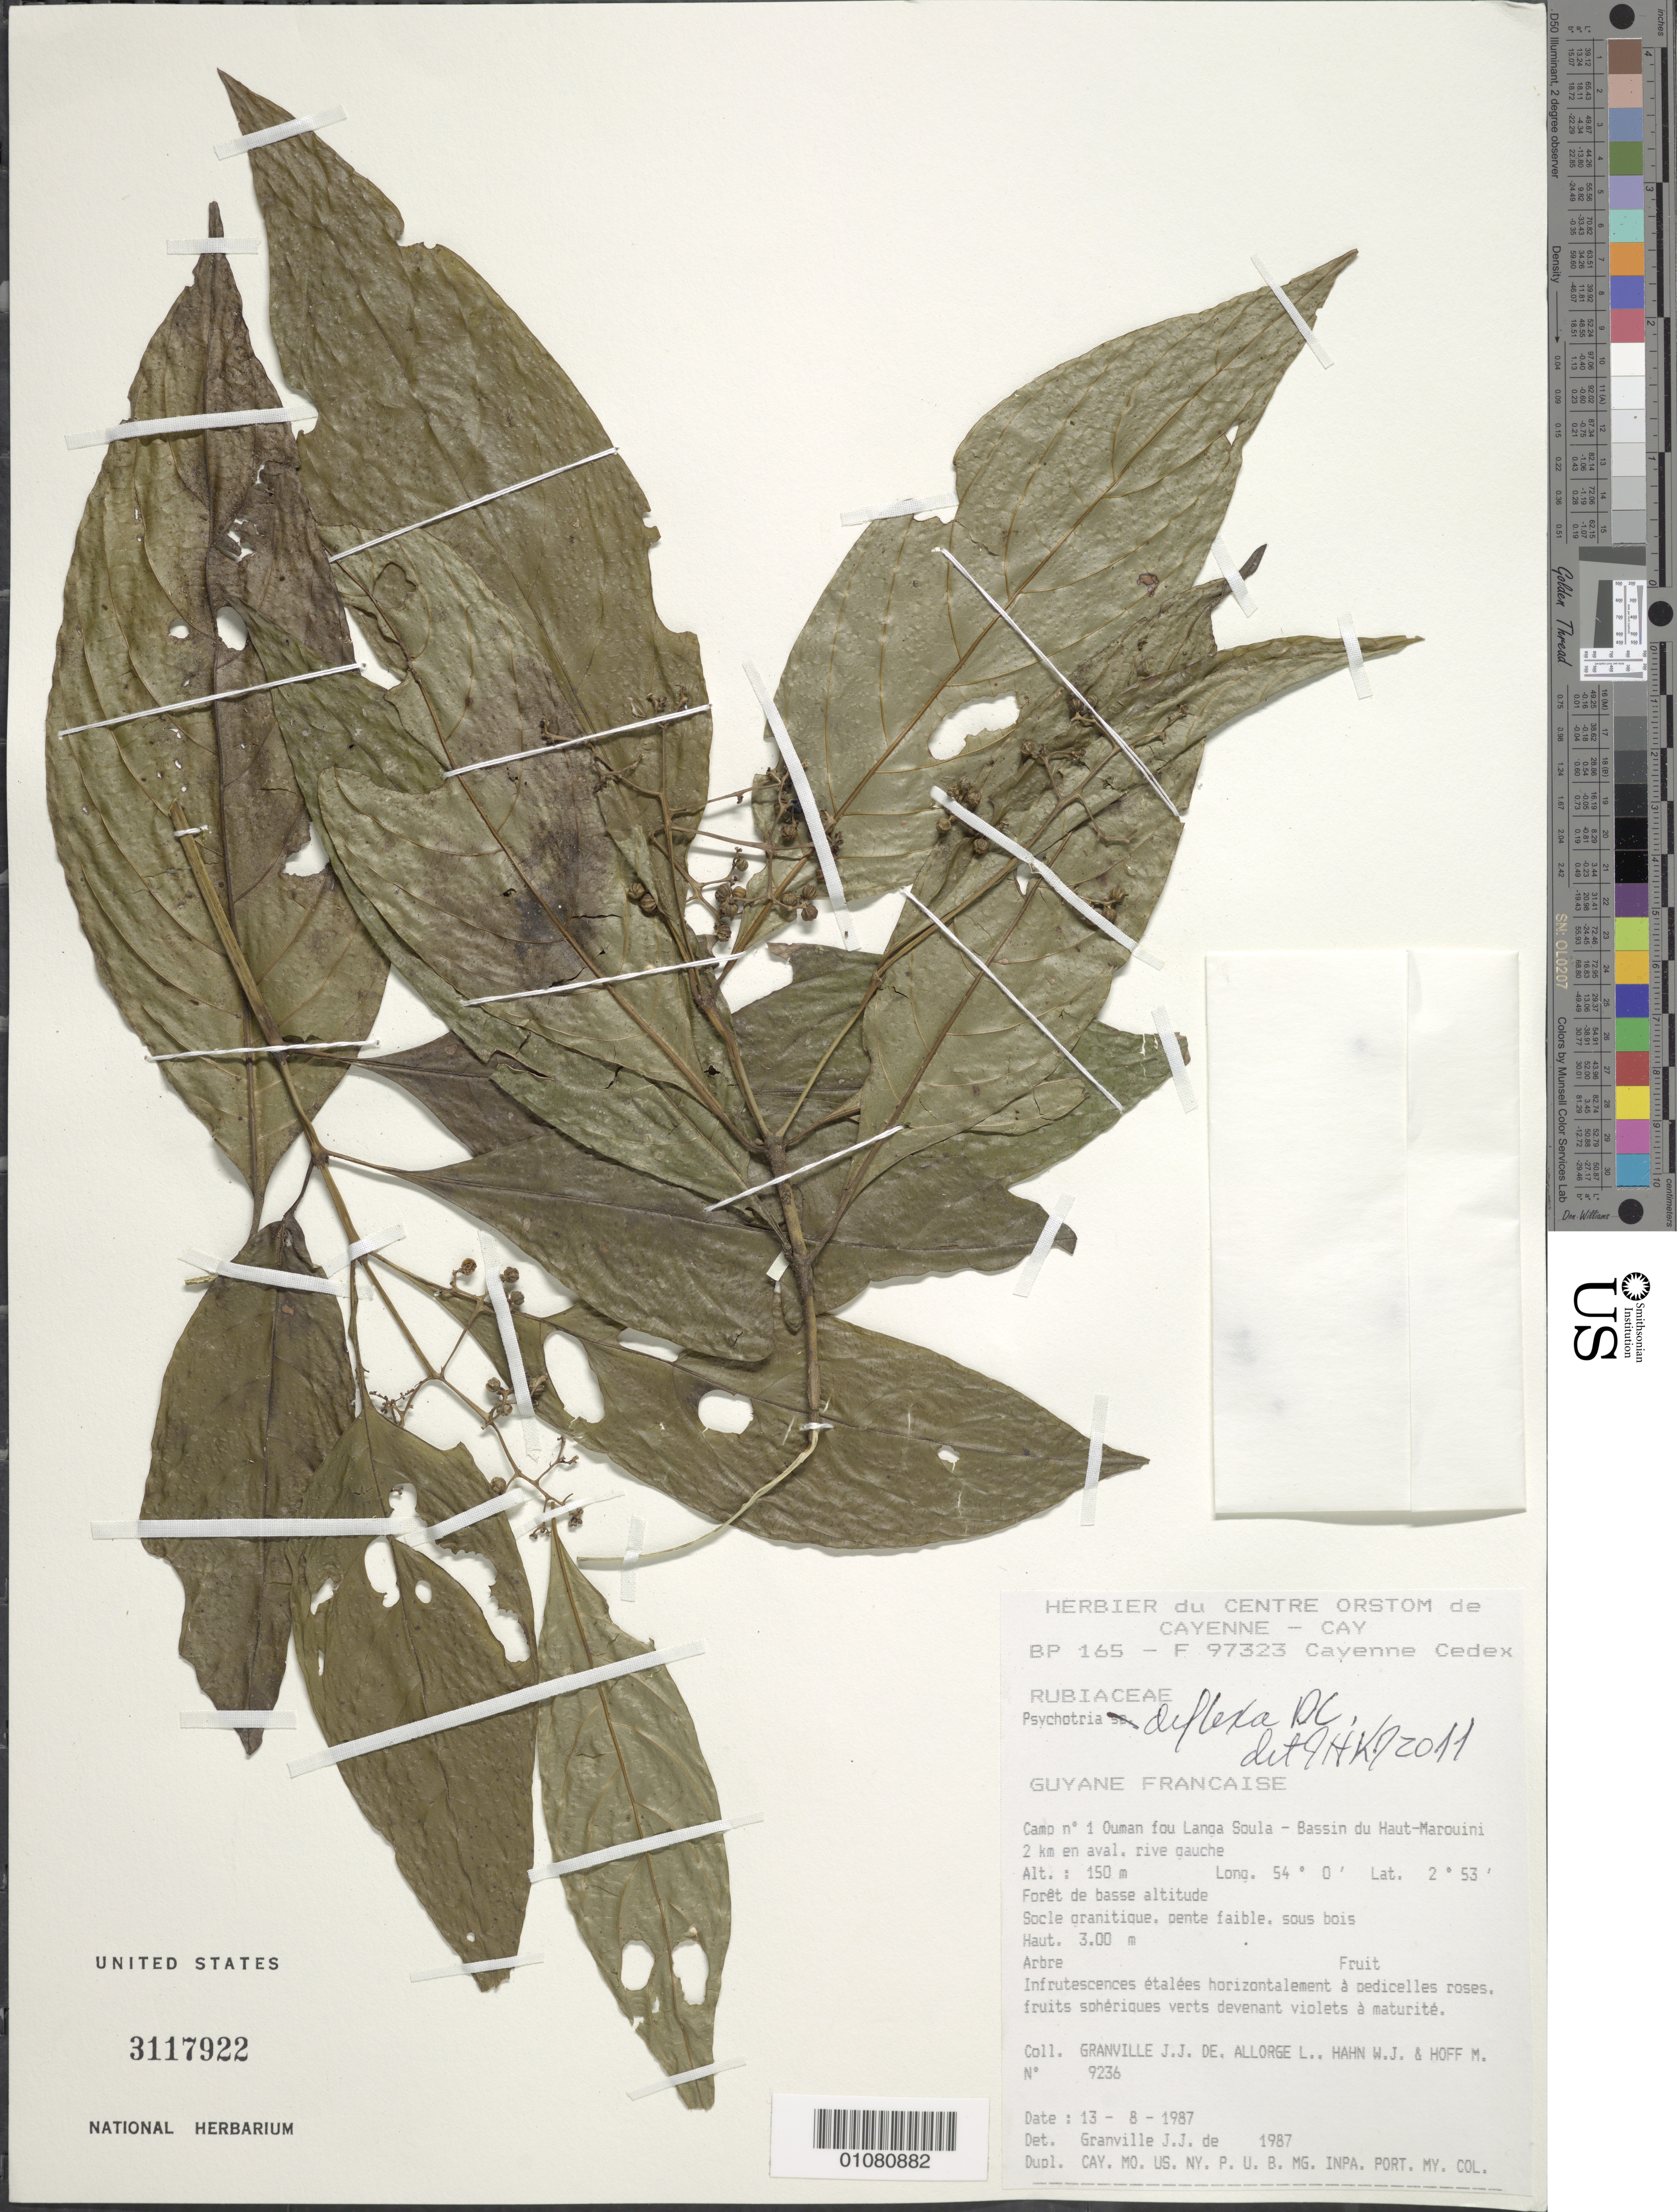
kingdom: Plantae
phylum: Tracheophyta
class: Magnoliopsida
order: Gentianales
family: Rubiaceae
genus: Palicourea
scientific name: Palicourea deflexa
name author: (DC.) Borhidi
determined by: Kirkbride, J. H., Jr.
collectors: J.-J. de Granville, L. Allorge, W. J. Hahn & M. Hoff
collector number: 9236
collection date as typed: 13-Aug-87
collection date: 1987-08-13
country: French Guiana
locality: Camp #1, Ouman fou Langa Soula, Bassin du Haut-Marouini. 2 km en aval. Rive gauche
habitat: Forêt de basse altitude. Socle granitique, pente faible, sous bois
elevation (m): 150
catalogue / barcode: US 3117922